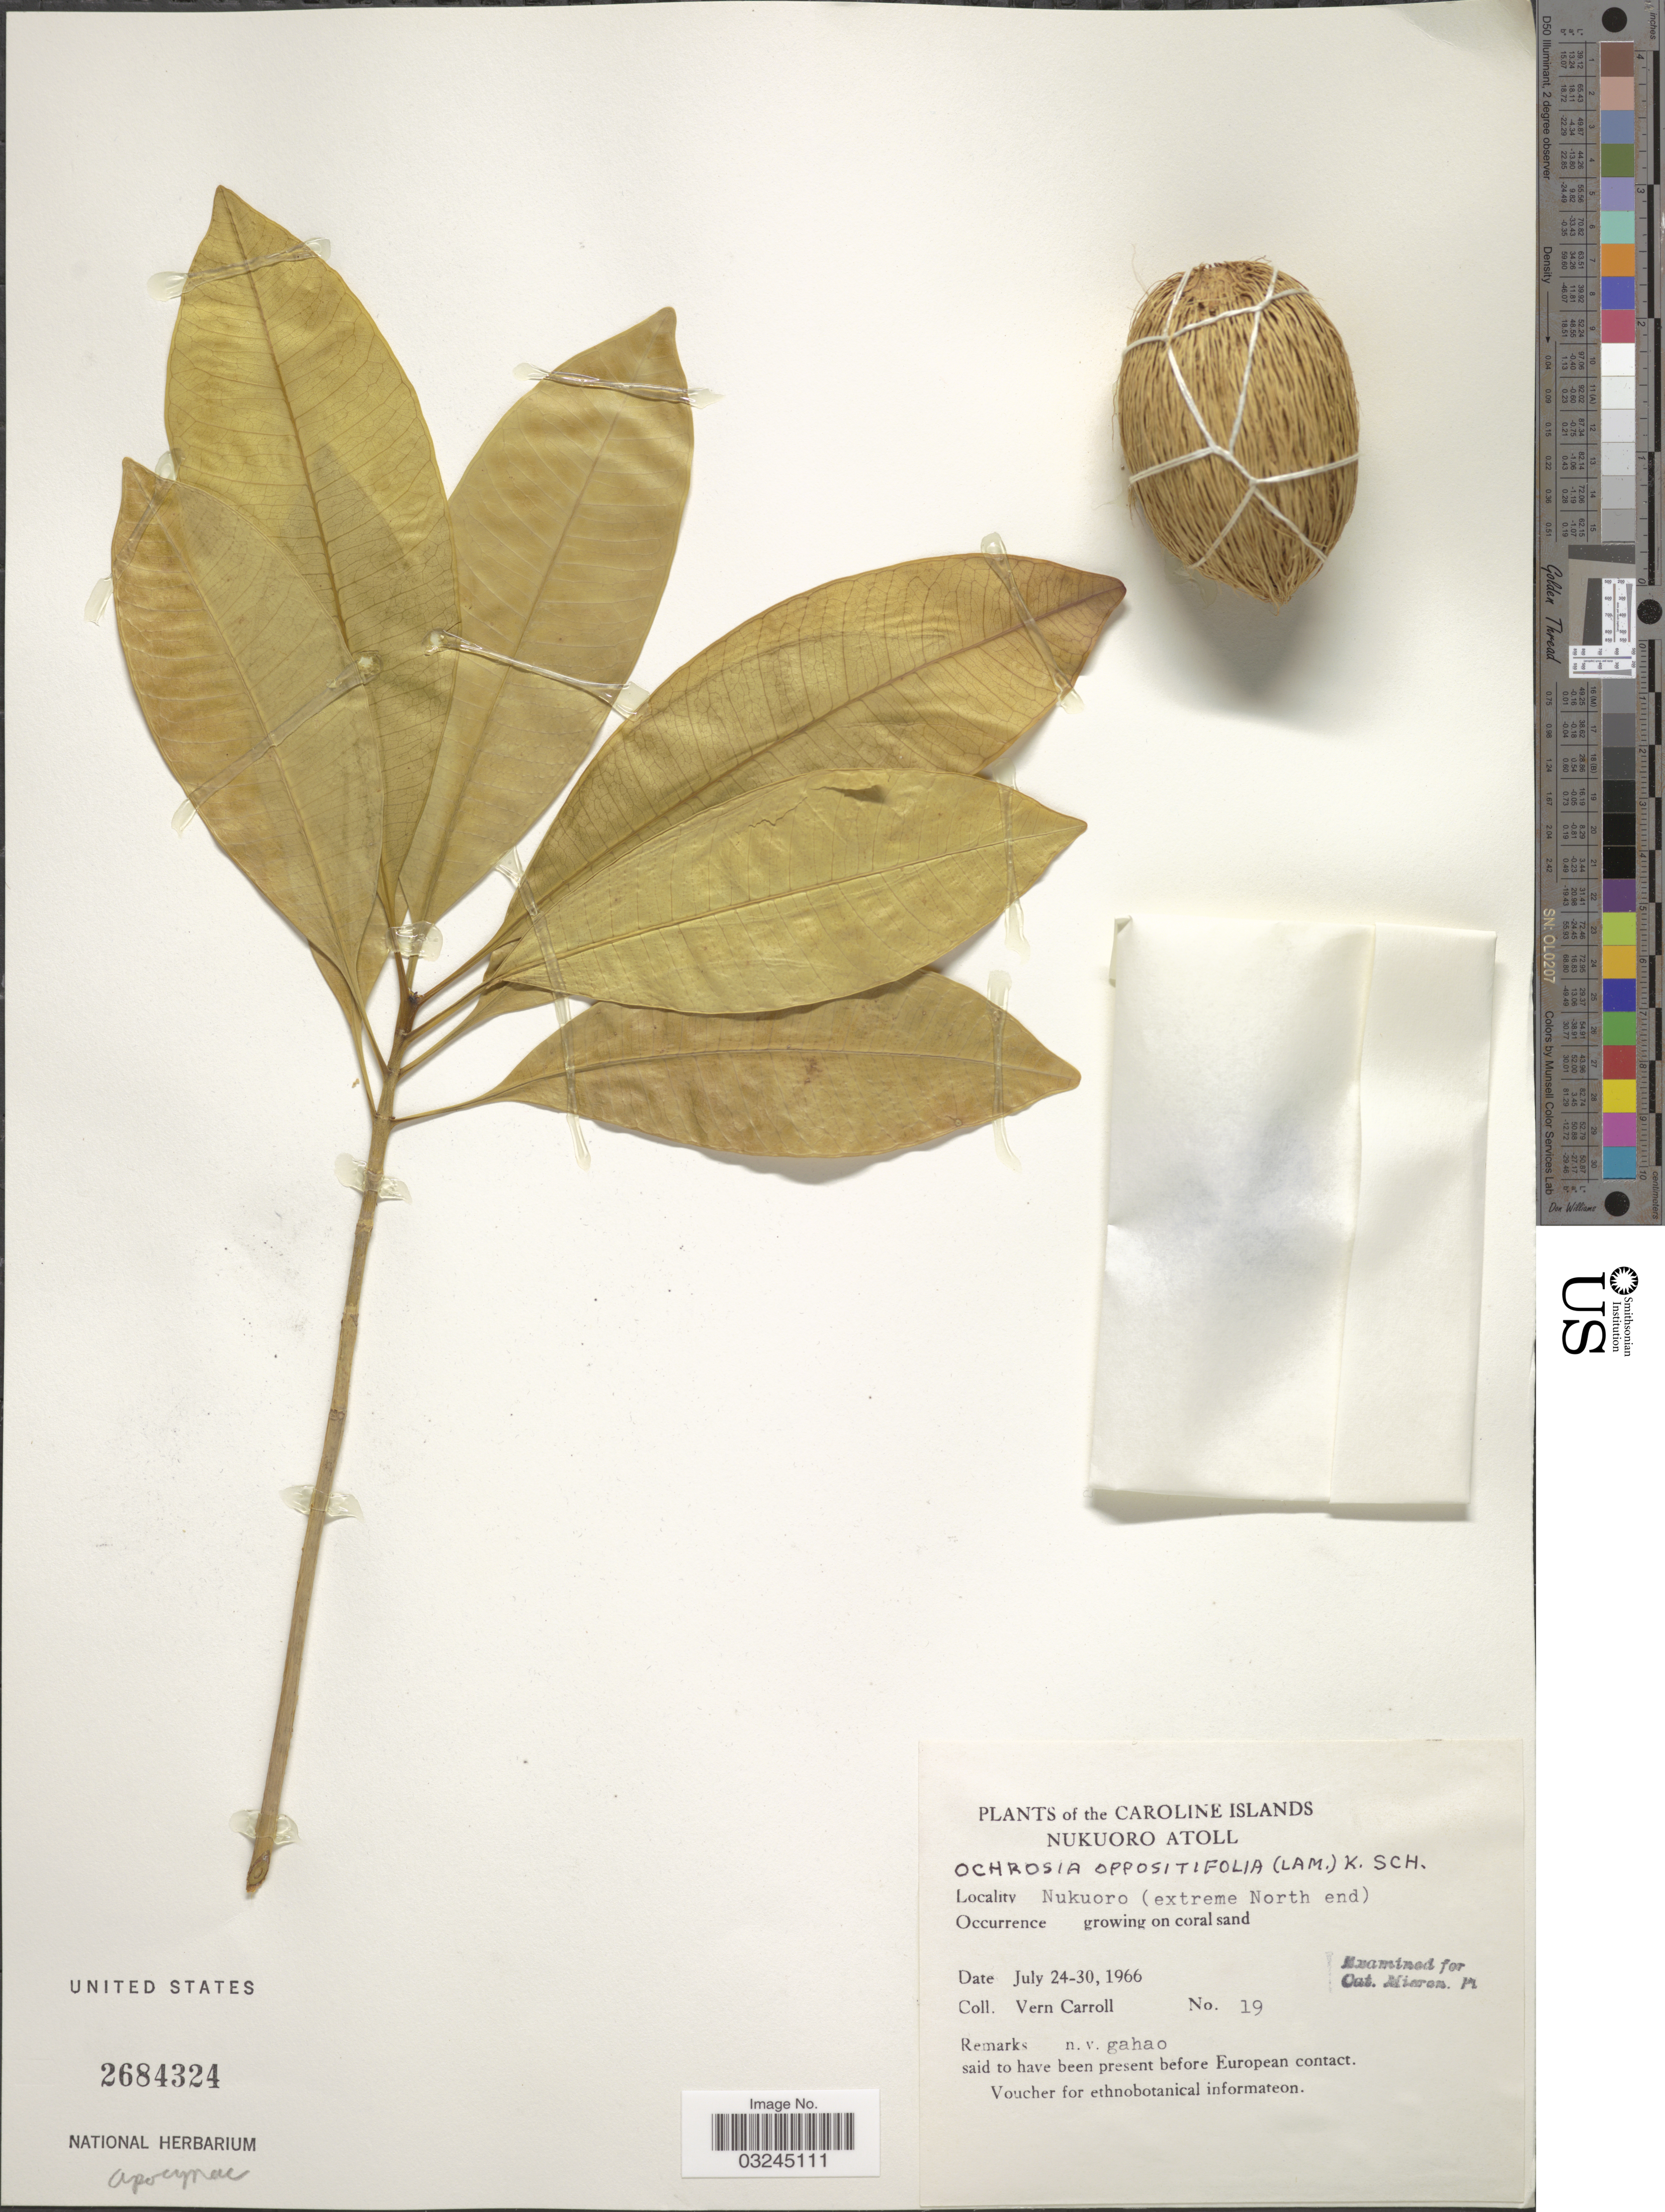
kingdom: Plantae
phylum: Tracheophyta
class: Magnoliopsida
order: Gentianales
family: Apocynaceae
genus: Ochrosia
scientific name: Ochrosia oppositifolia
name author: (Lam.) K. Schum.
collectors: V. Carroll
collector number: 19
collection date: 1966-07-24/1966-07-30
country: Micronesia, Federated States of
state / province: Pohnpei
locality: The Caroline Islands. Nukuoro Atoll. Nukuoro (extreme North end).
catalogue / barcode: US 2684324